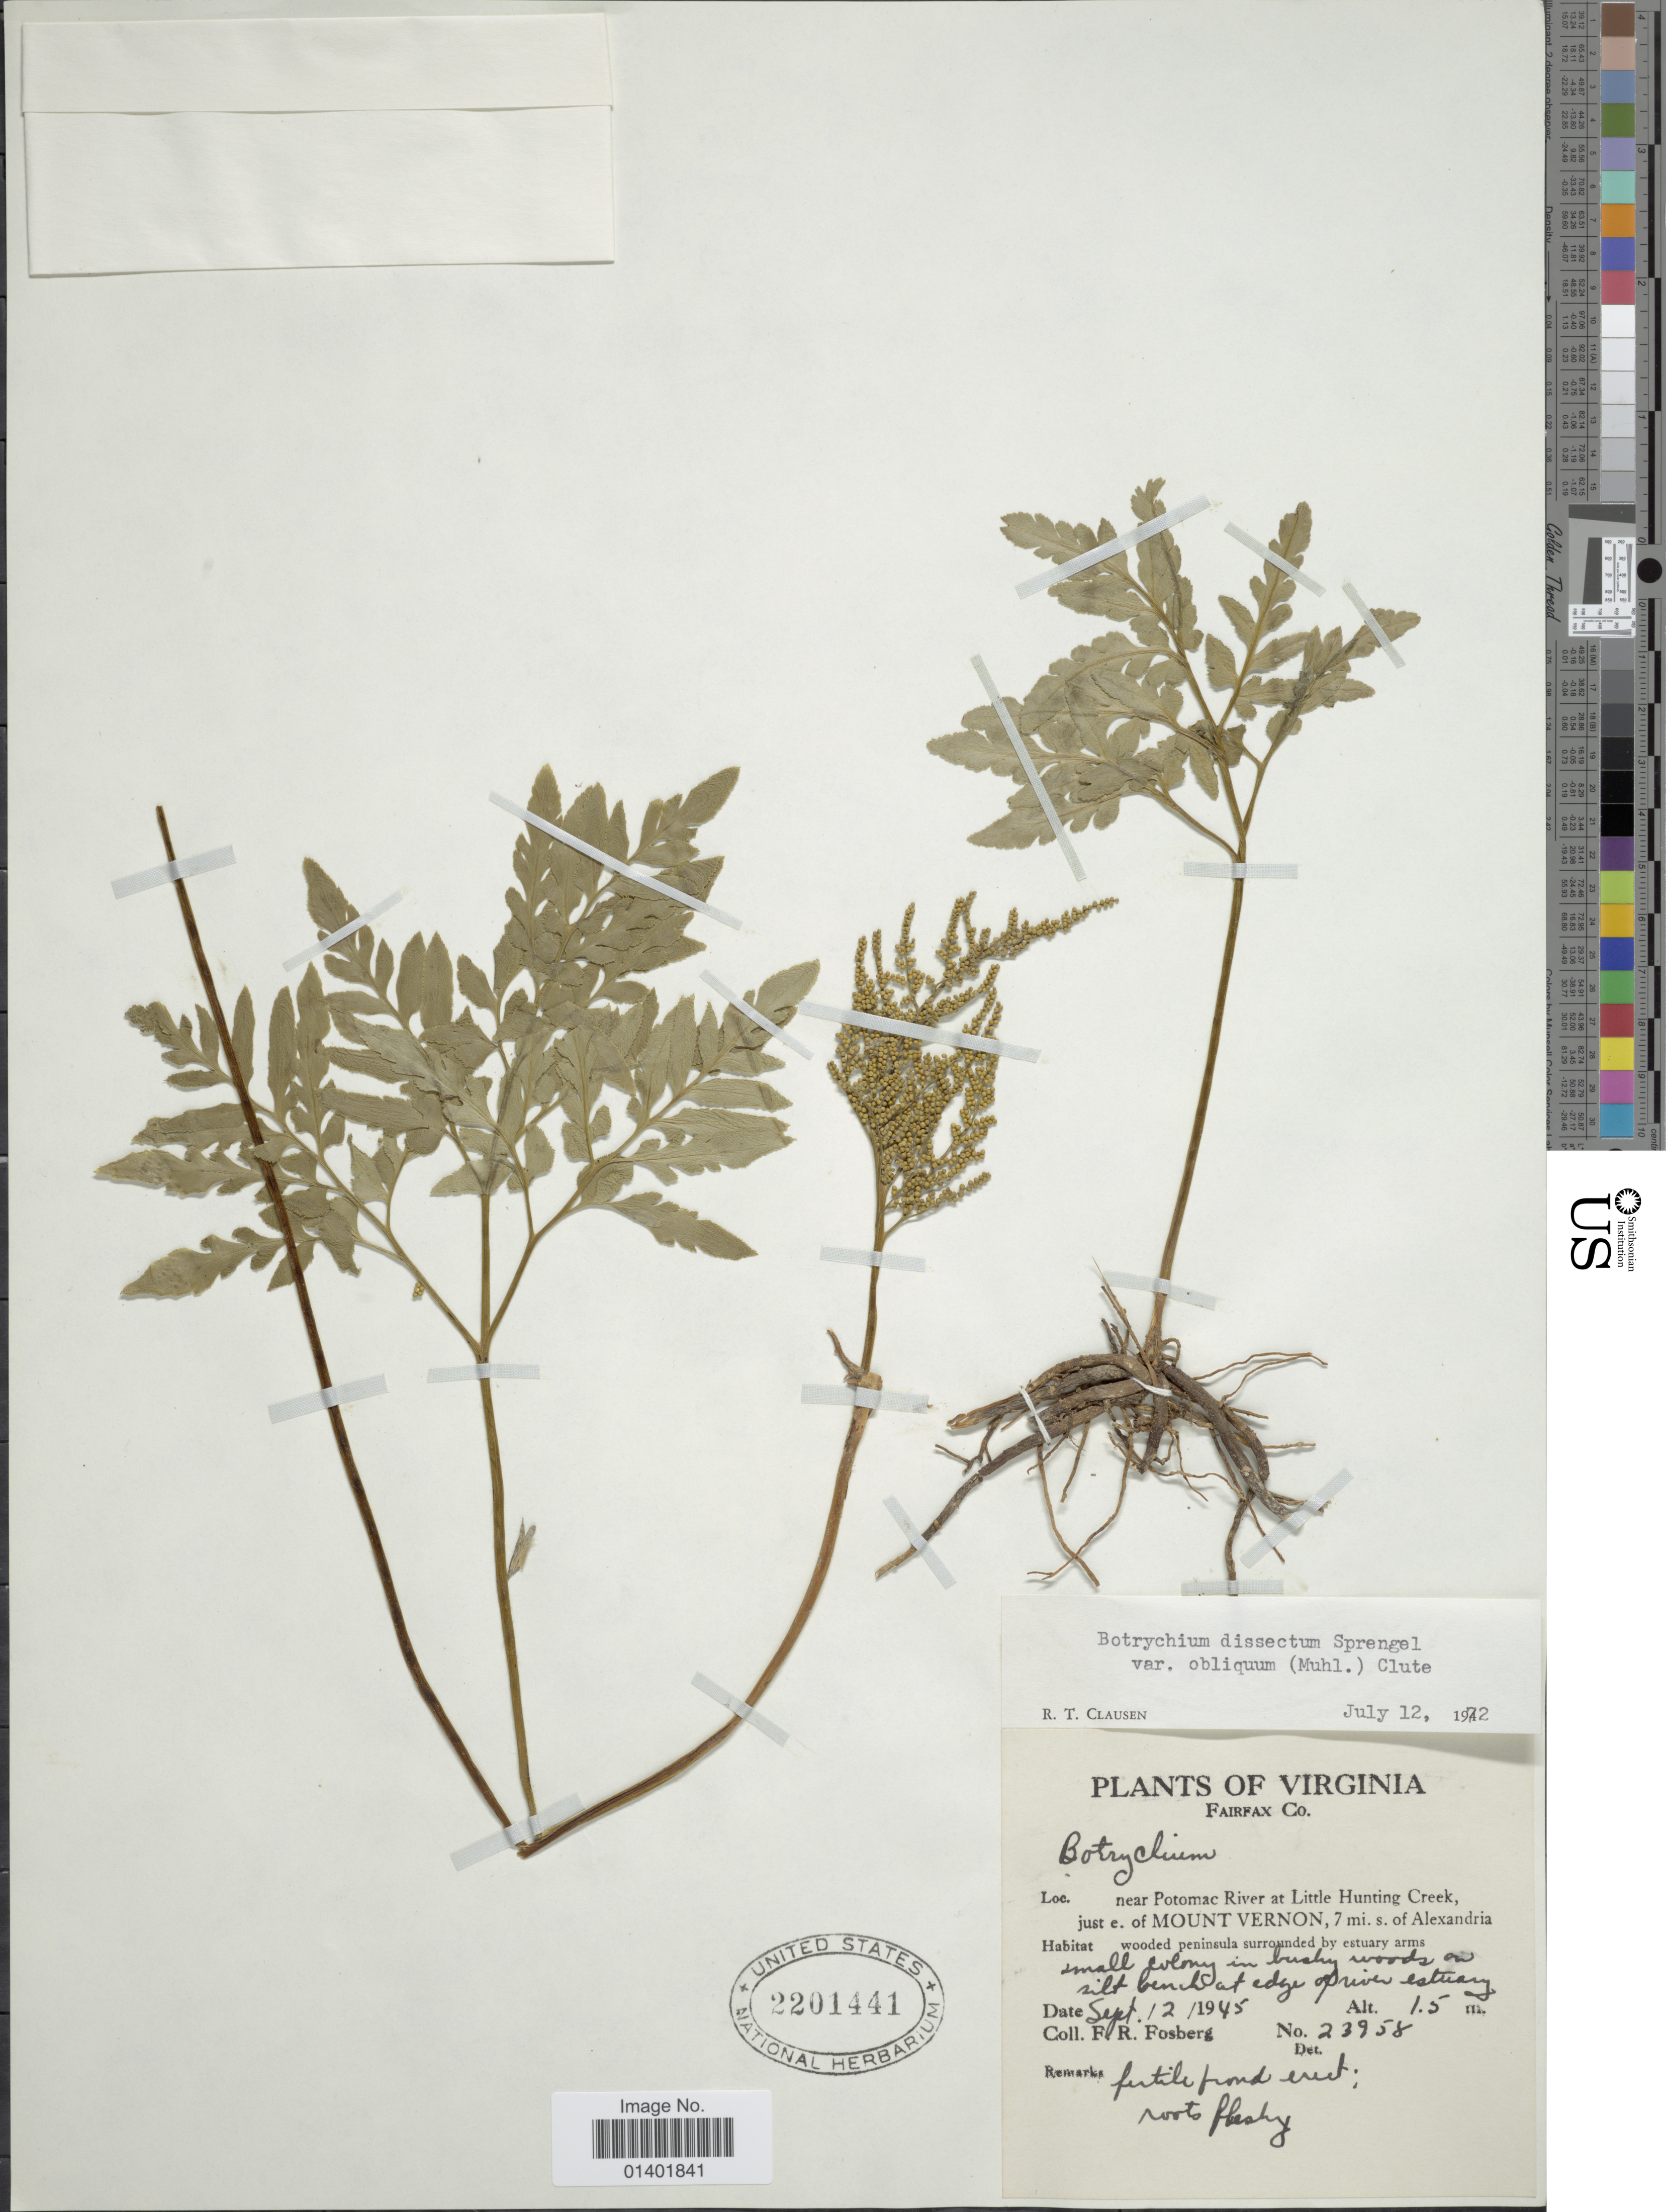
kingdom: Plantae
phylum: Tracheophyta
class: Polypodiopsida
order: Ophioglossales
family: Ophioglossaceae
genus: Botrychium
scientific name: Botrychium dissectum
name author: Spreng.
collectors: F. R. Fosberg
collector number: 23958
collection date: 1945-09-12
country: United States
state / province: Virginia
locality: Near Potomac River at Little Hunting Creek, just e, of MOUNT VERNON, 7 mi. s. of Alexandria Habitat.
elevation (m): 15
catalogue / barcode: US 2201441